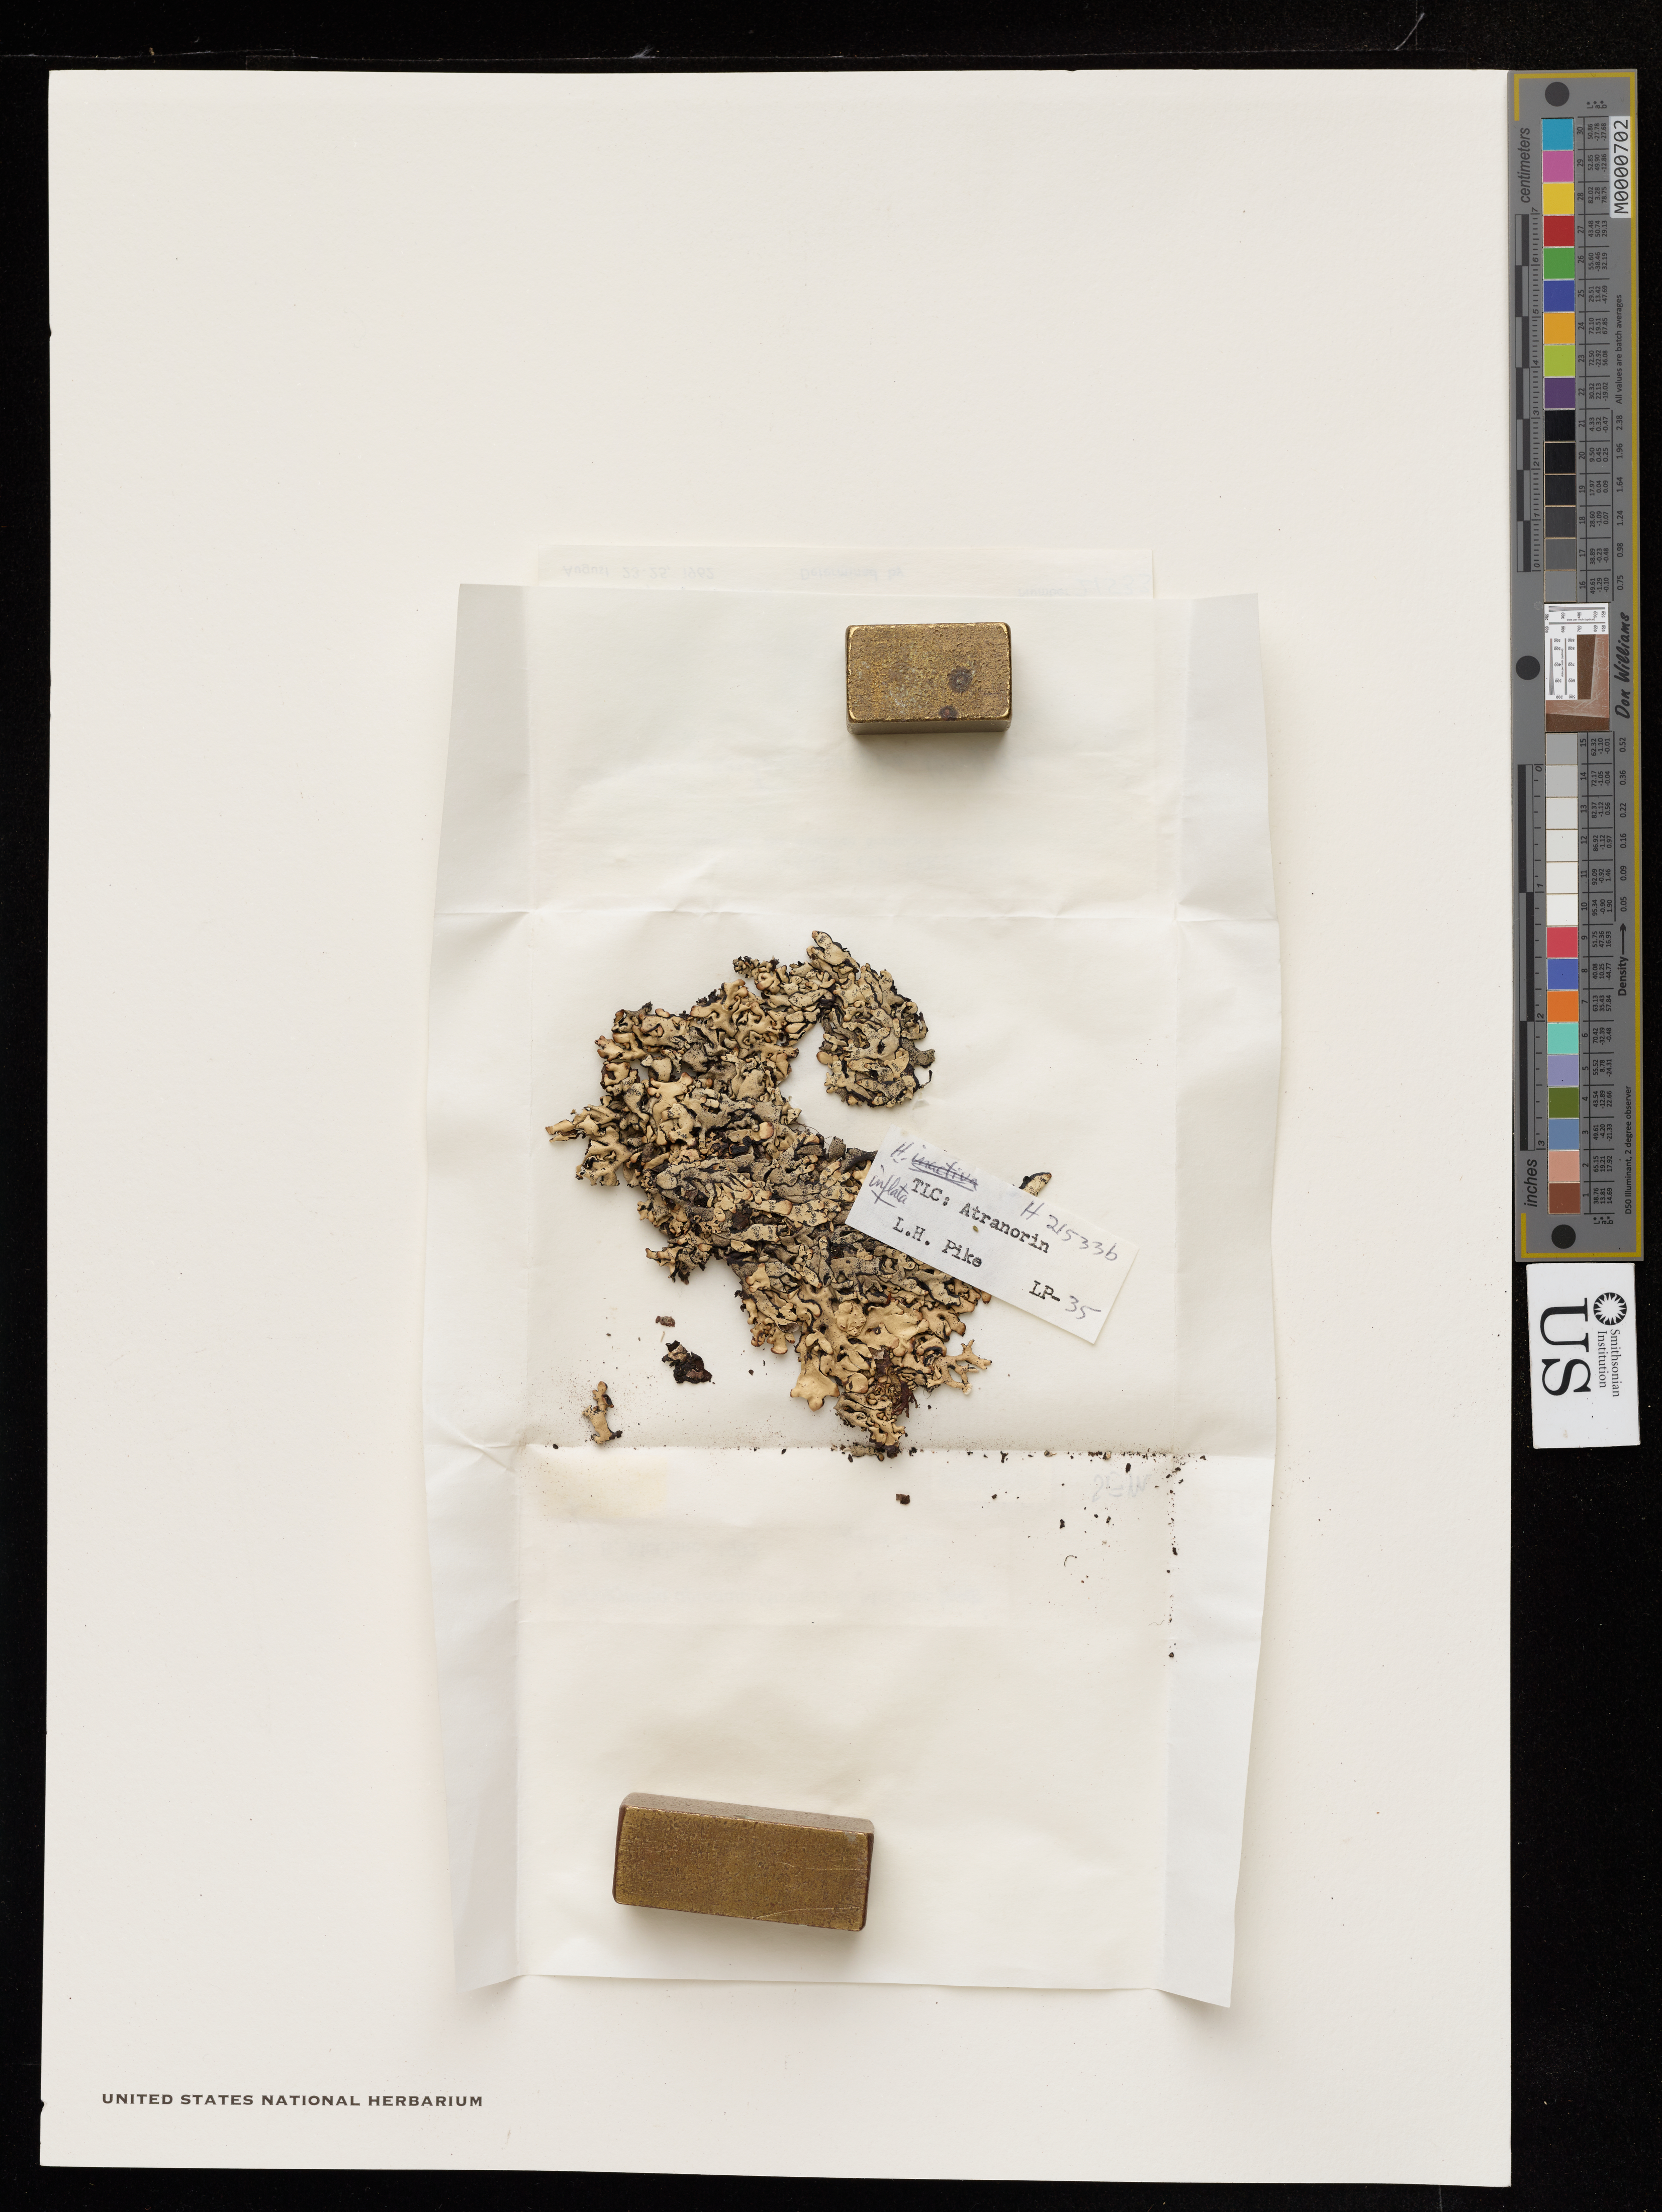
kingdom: Fungi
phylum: Ascomycota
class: Lecanoromycetes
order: Lecanorales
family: Parmeliaceae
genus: Hypogymnia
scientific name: Hypogymnia apinnata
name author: Goward & McCune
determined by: McCune, B.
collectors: M. Hale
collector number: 21533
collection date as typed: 23 Aug 1962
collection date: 1962-08-23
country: United States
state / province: Oregon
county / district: Multnomah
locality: Larch mt.